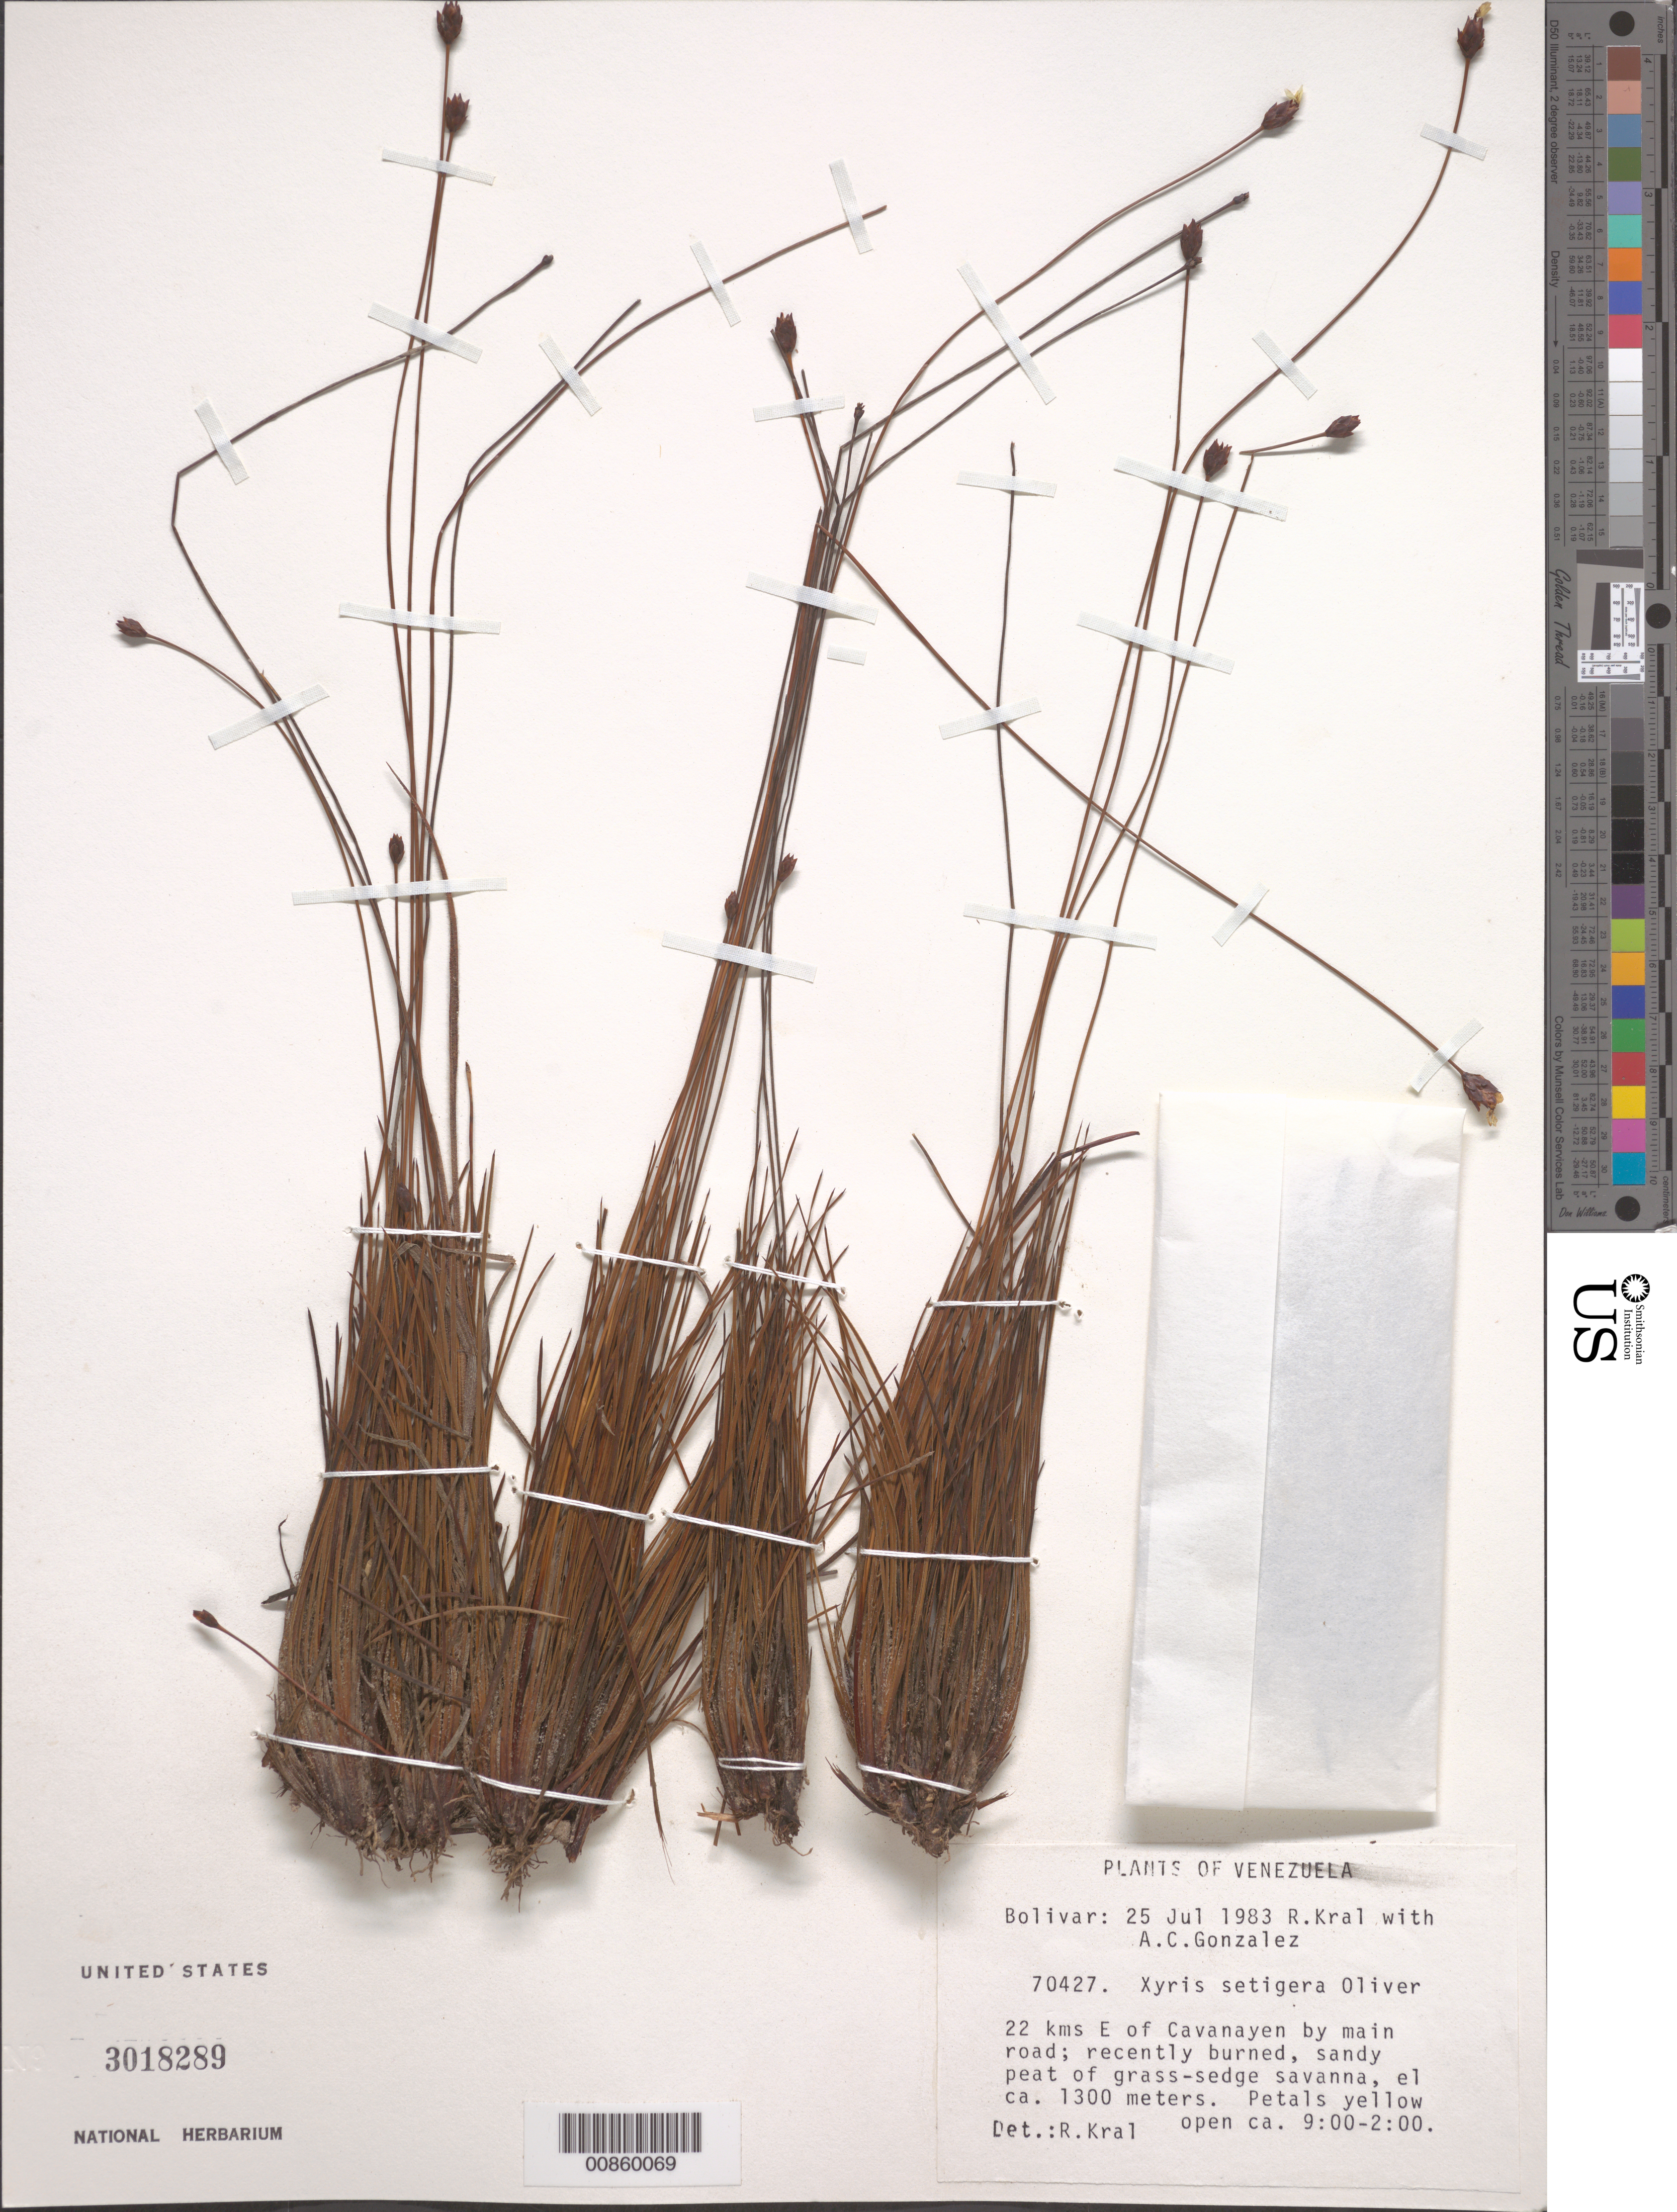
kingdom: Plantae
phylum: Tracheophyta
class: Liliopsida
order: Poales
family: Xyridaceae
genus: Xyris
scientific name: Xyris setigera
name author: Oliv.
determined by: Kral, Robert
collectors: R. Kral & A. C. González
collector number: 70427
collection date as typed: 25-Jul-83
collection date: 1983-07-25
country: Venezuela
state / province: Bolívar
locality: Gran Sabana, Kavanayén, 22 km E by main road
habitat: Recently burned sandy peat of grass-sedge savanna.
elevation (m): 1300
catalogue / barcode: US 3018289